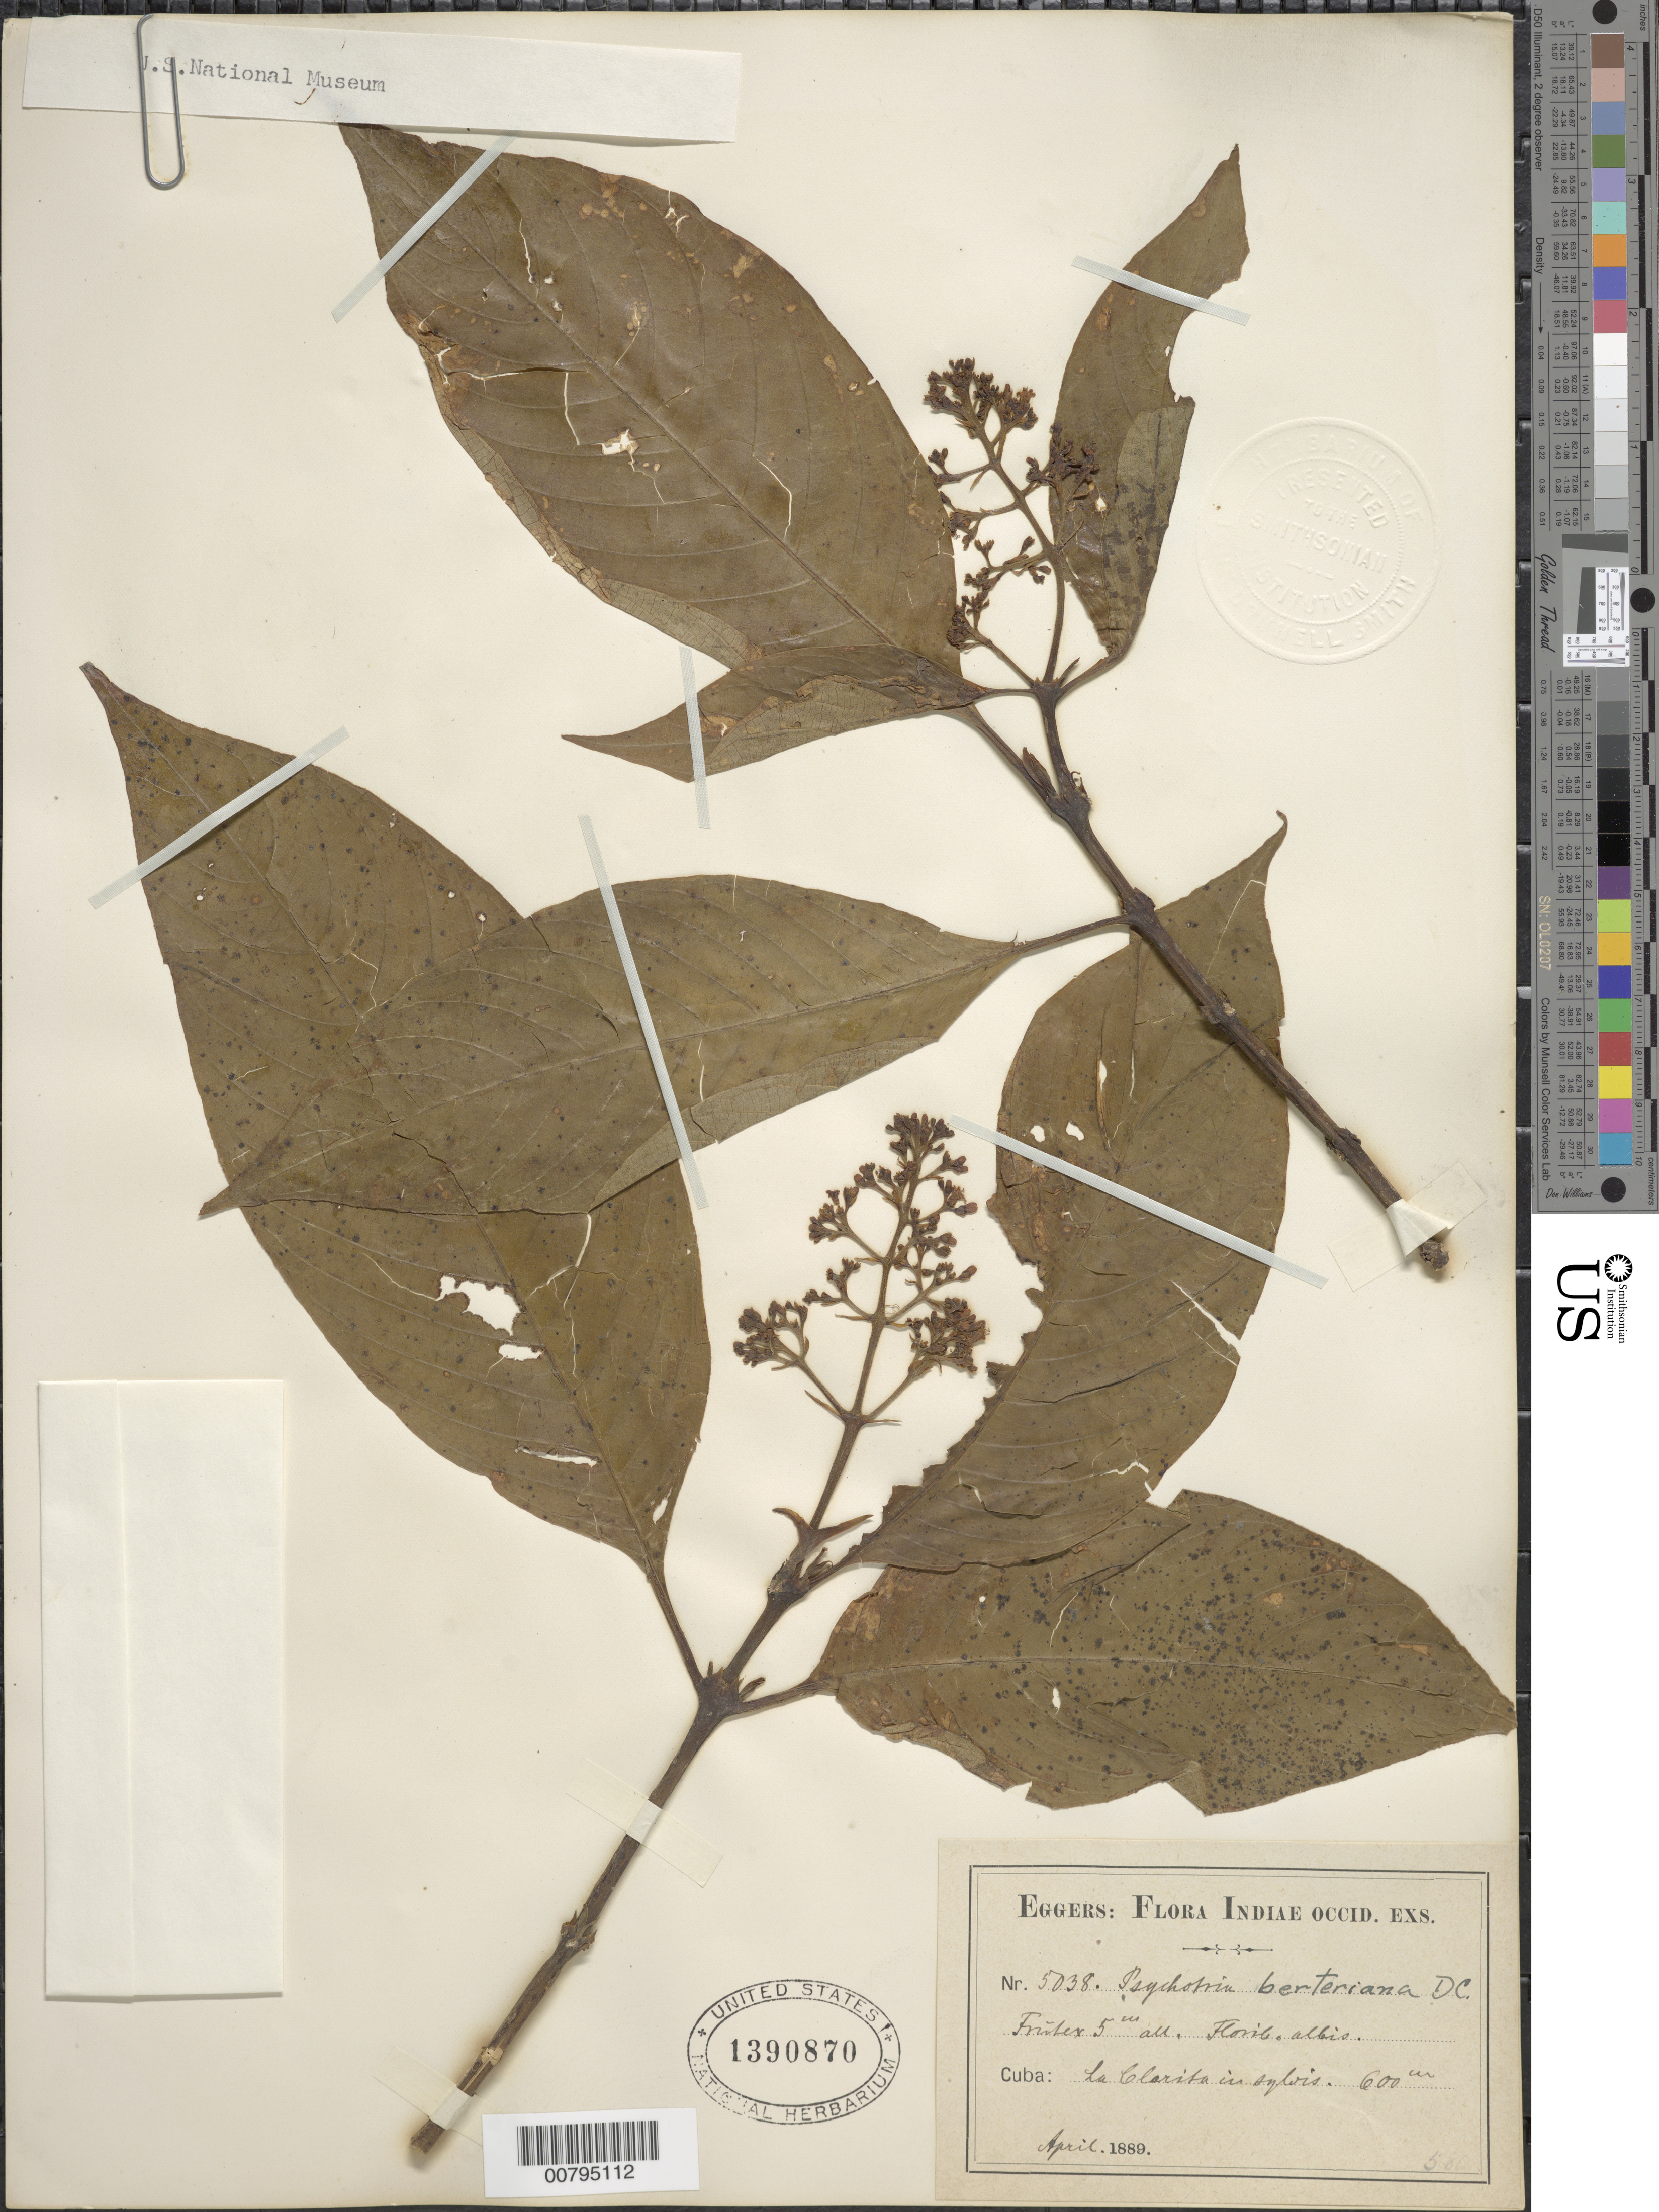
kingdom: Plantae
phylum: Tracheophyta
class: Magnoliopsida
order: Gentianales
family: Rubiaceae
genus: Psychotria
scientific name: Psychotria berteroana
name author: DC.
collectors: H. F. A. von Eggers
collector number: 5038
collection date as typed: Apr 1889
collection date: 1889-04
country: Cuba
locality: La Clarita in sylois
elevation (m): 600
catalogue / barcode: US 1390870